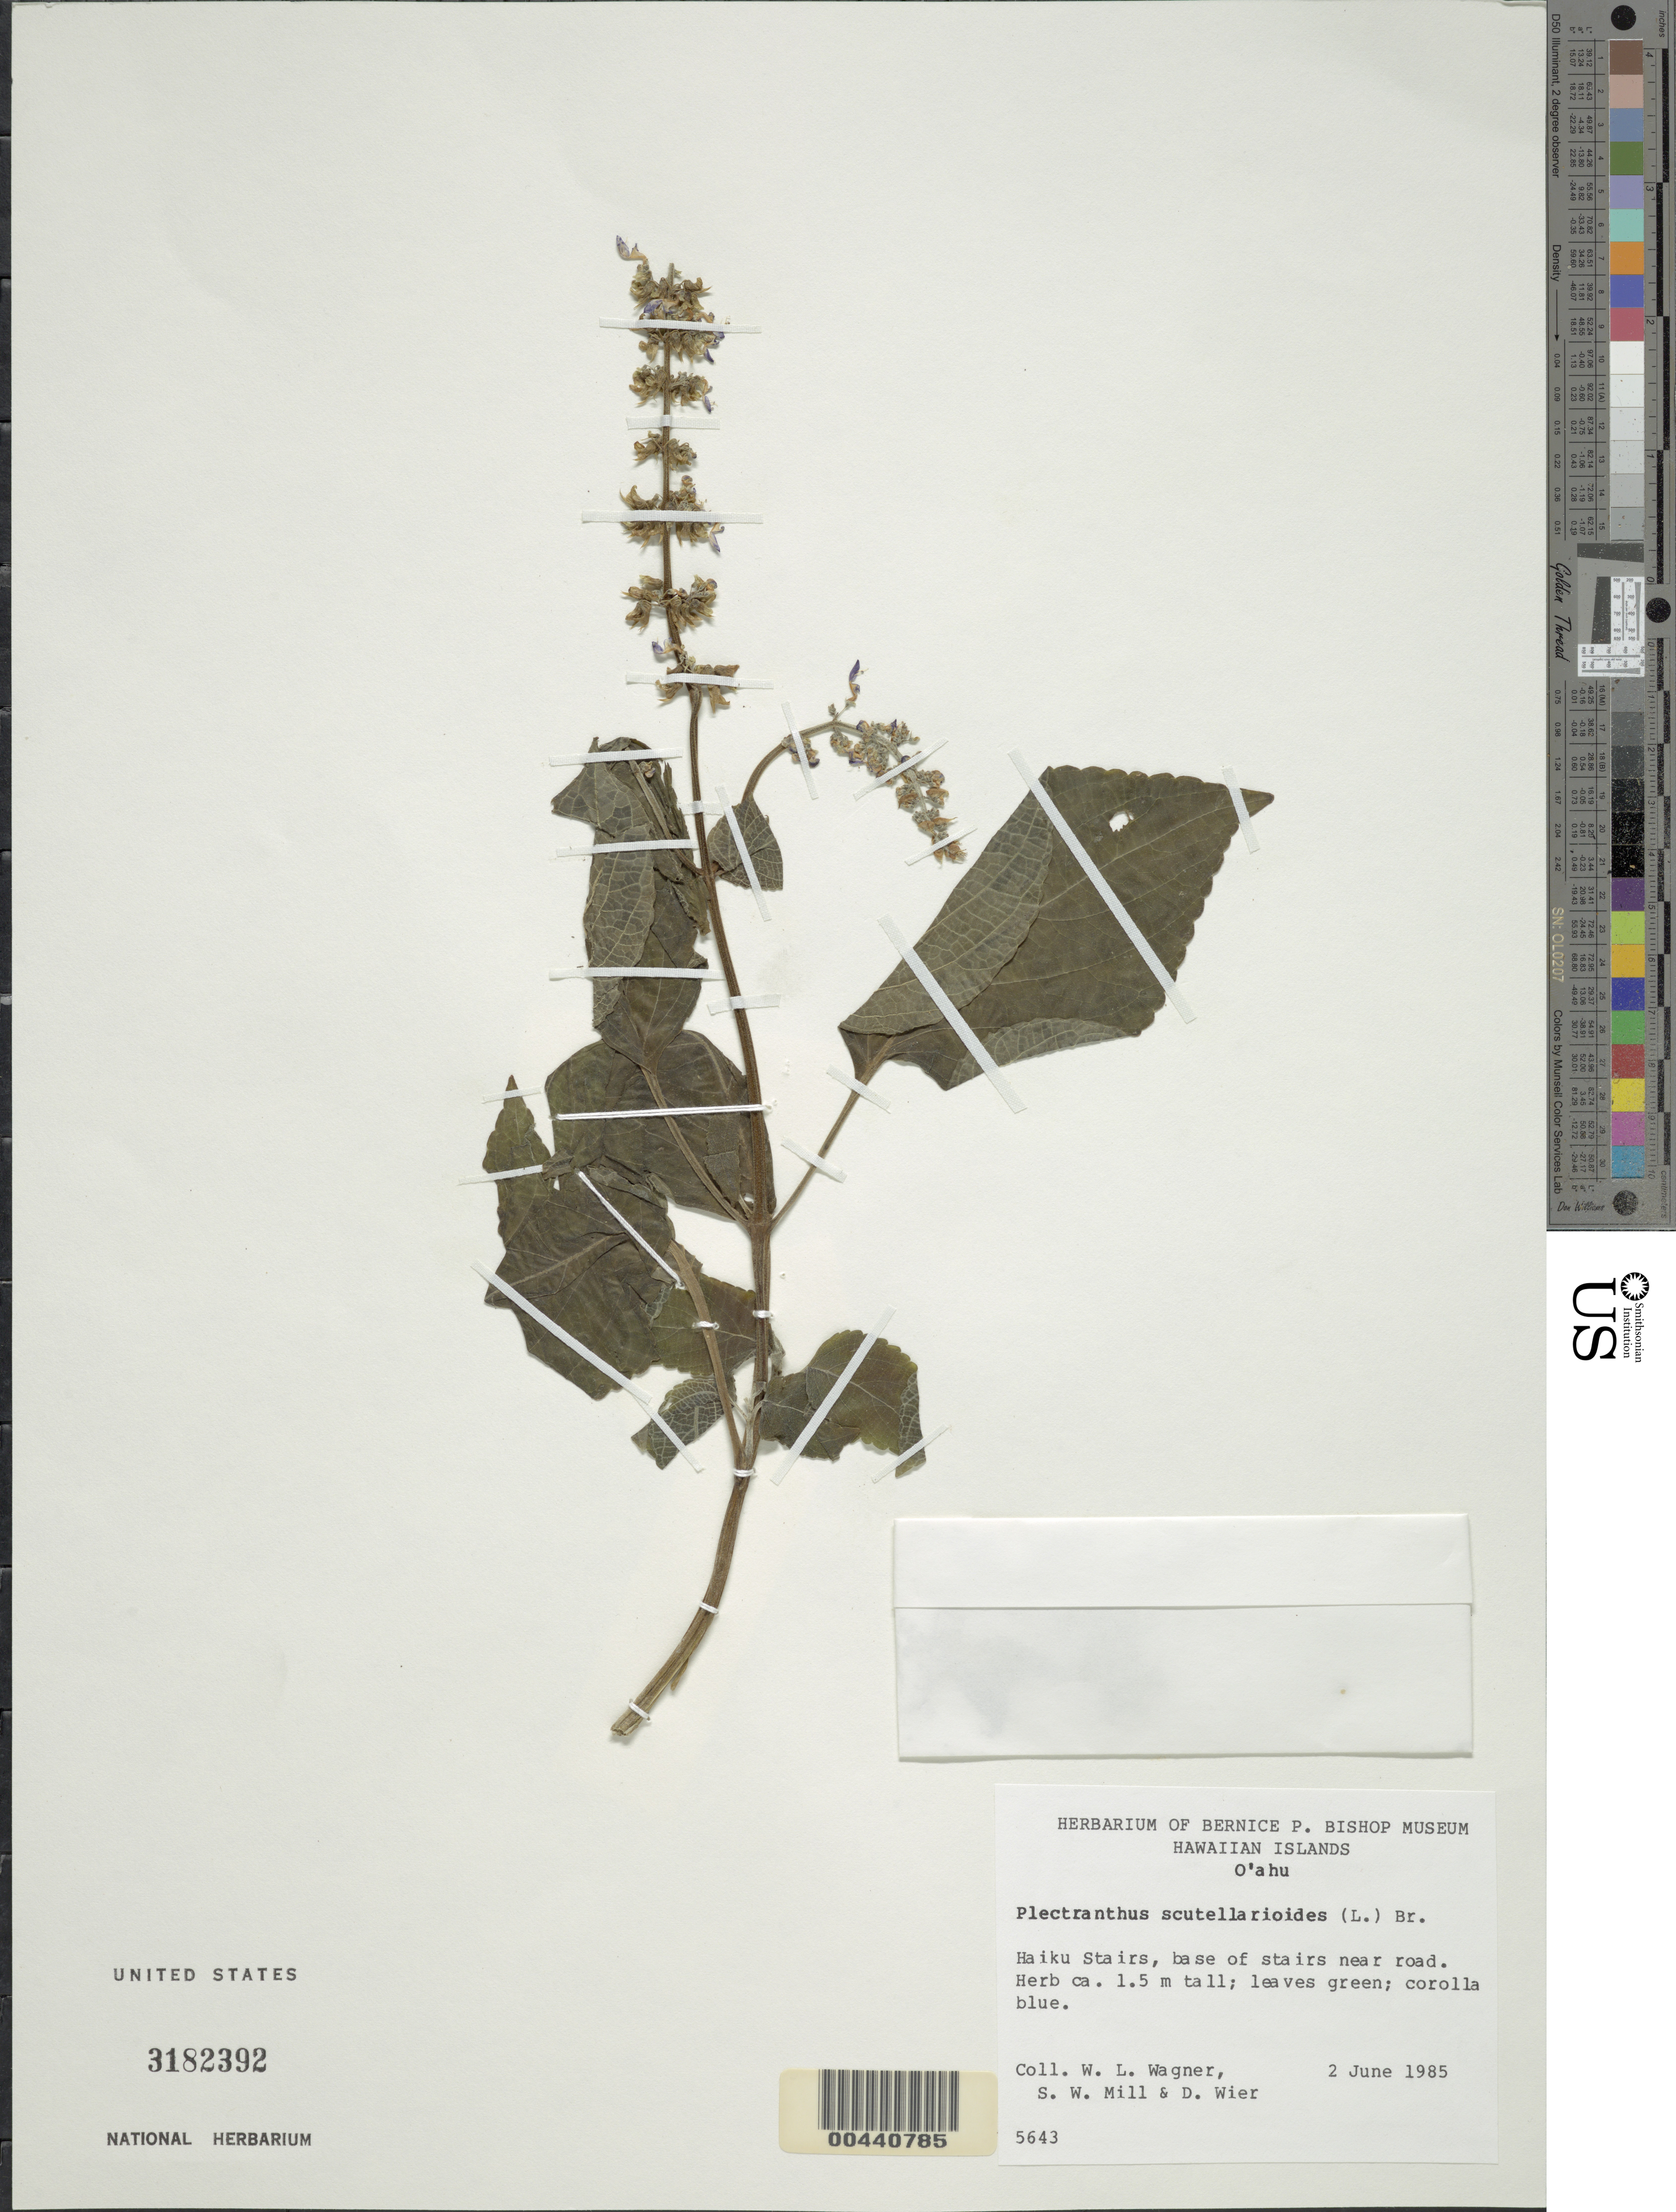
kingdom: Plantae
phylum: Tracheophyta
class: Magnoliopsida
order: Lamiales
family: Lamiaceae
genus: Coleus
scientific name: Coleus scutellarioides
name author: (L.) Benth.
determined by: Wagner, W. L., (BOT), Smithsonian Institution - National Museum of Natural History (UNITED STATES)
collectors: W. L. Wagner, S. W. Miller & D. Wier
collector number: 5643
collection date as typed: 2 Jun 1985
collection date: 1985-06-02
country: United States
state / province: Hawaii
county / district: Honolulu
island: Oahu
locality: Hiaku Stairs, base of stairs near road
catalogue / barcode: US 3182392